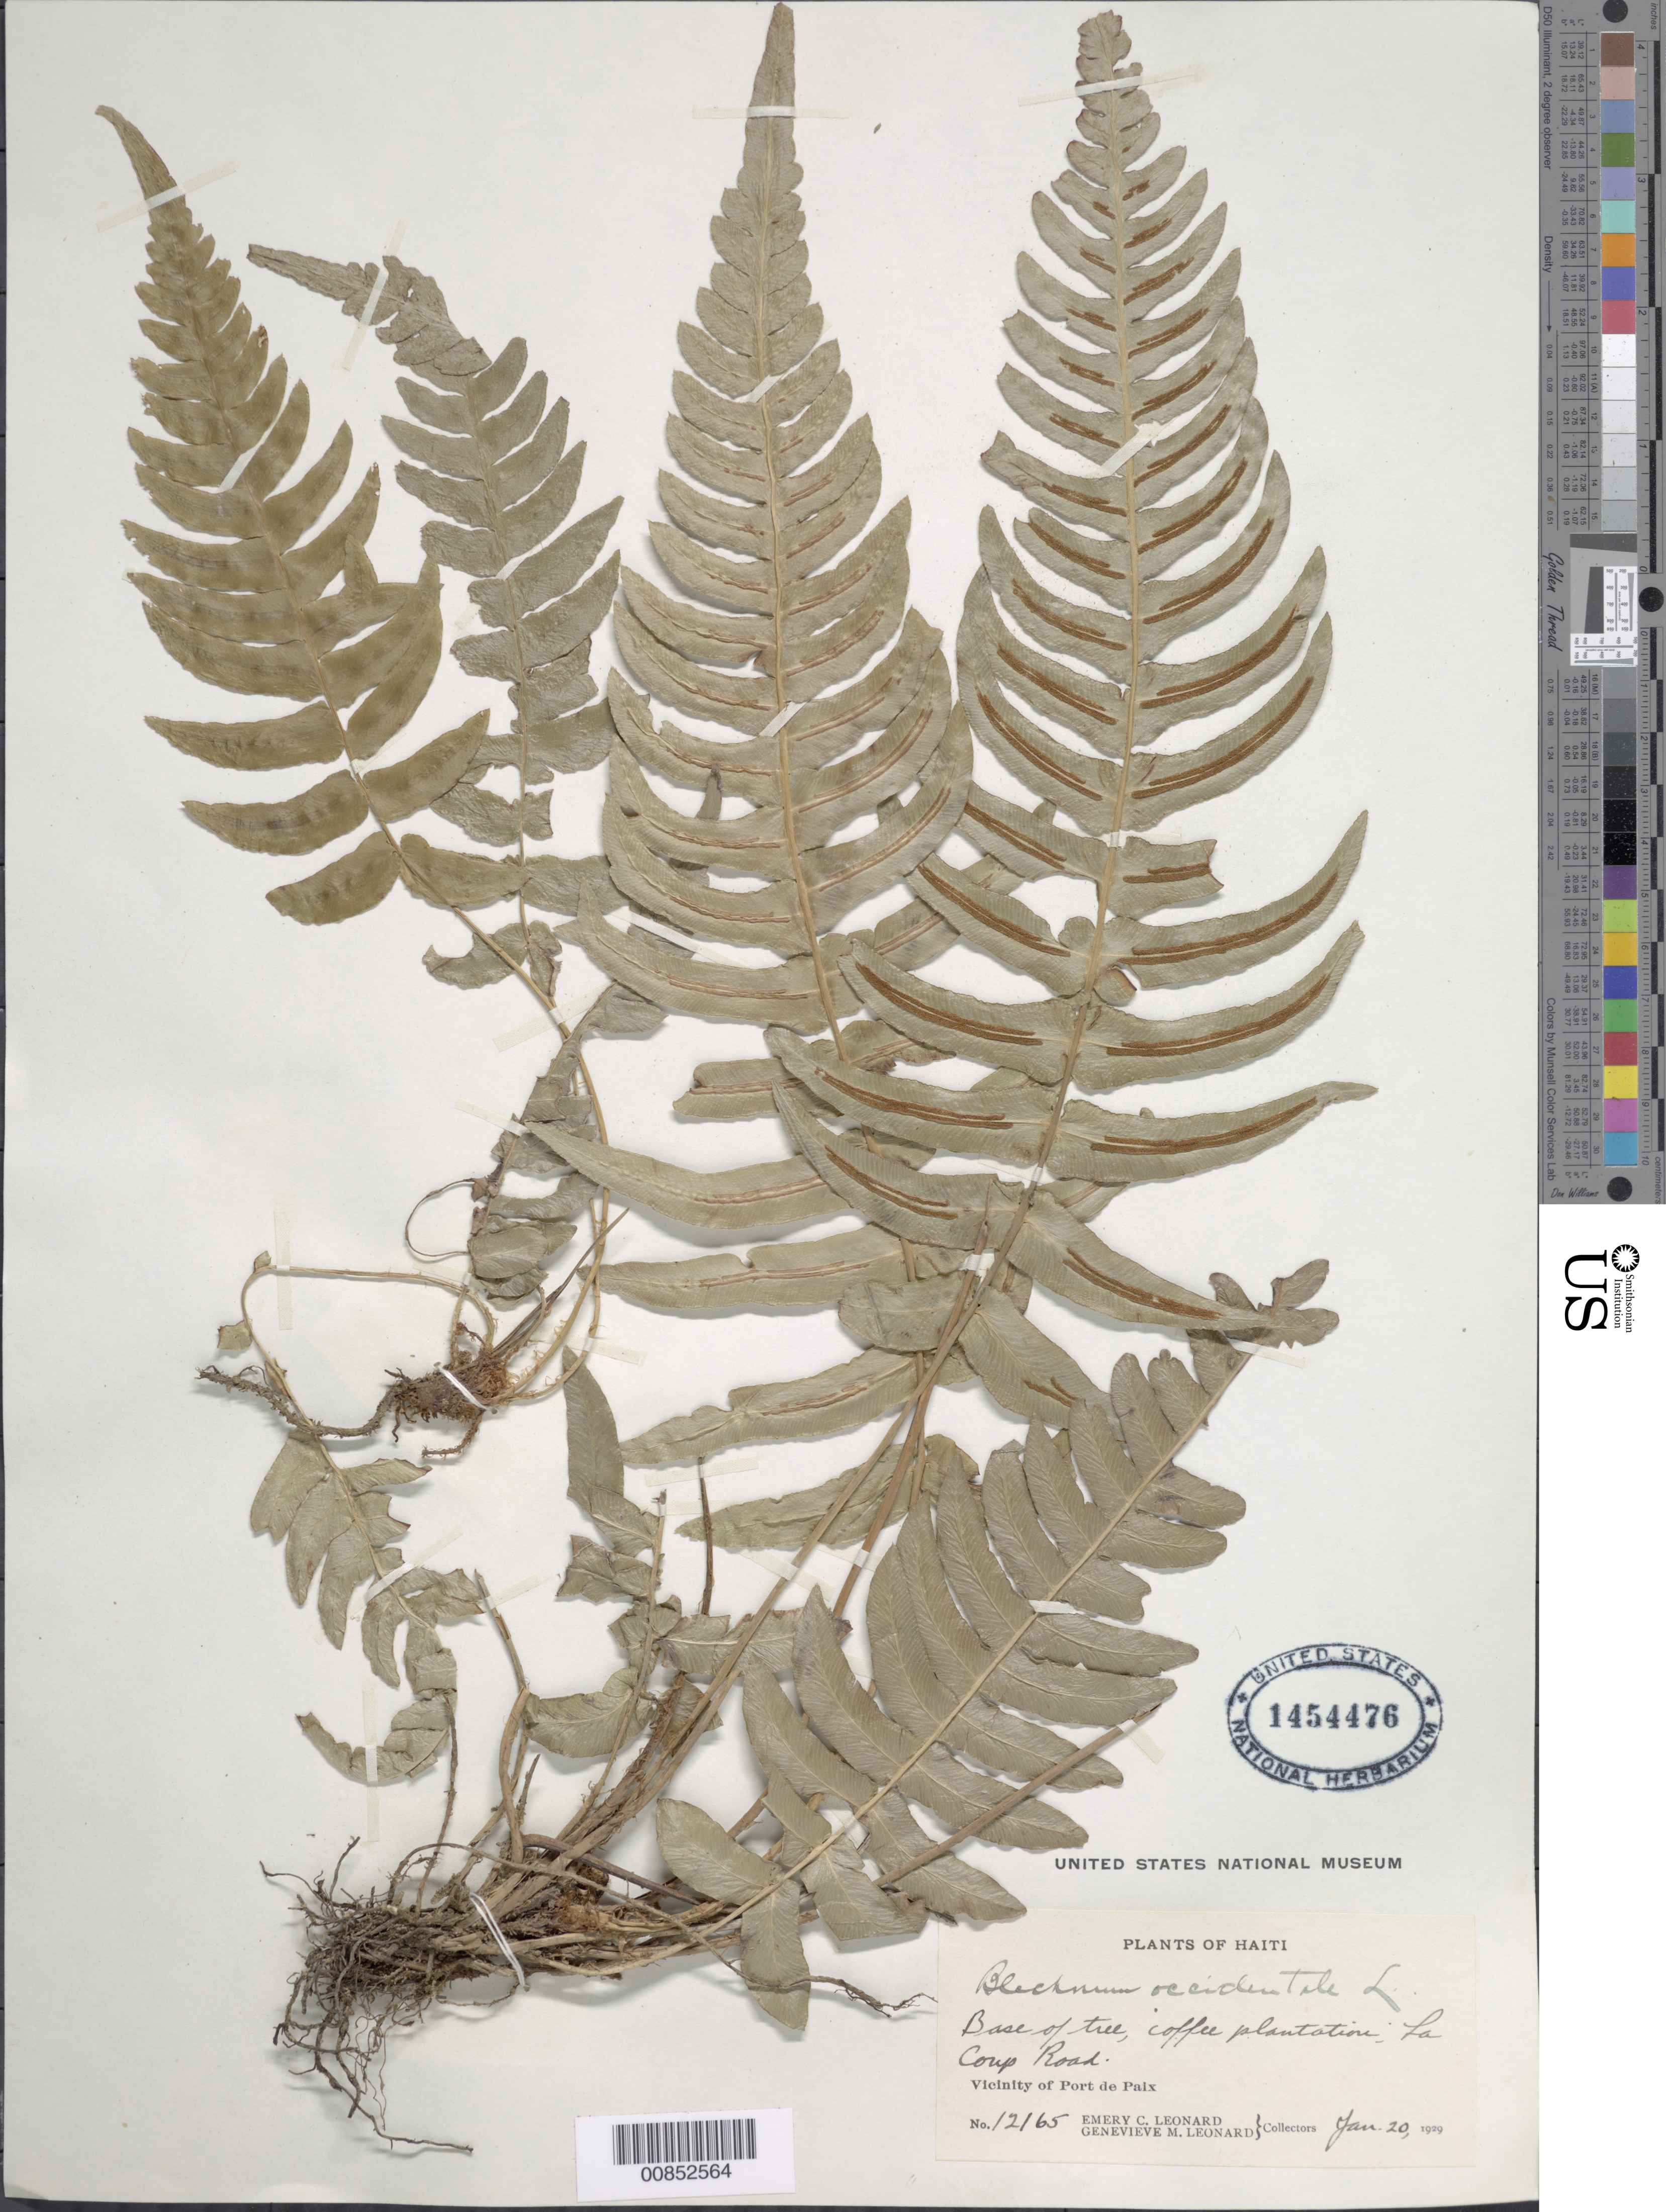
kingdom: Plantae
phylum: Tracheophyta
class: Polypodiopsida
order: Polypodiales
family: Blechnaceae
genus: Blechnum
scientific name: Blechnum glandulosum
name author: Link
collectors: E. C. Leonard & G. M. Leonard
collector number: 12165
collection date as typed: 20 Jan 1929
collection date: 1929-01-20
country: Haiti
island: Hispaniola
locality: Port de Paix, La Coup Road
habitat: Base of tree, coffee plantation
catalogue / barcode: US 1454476